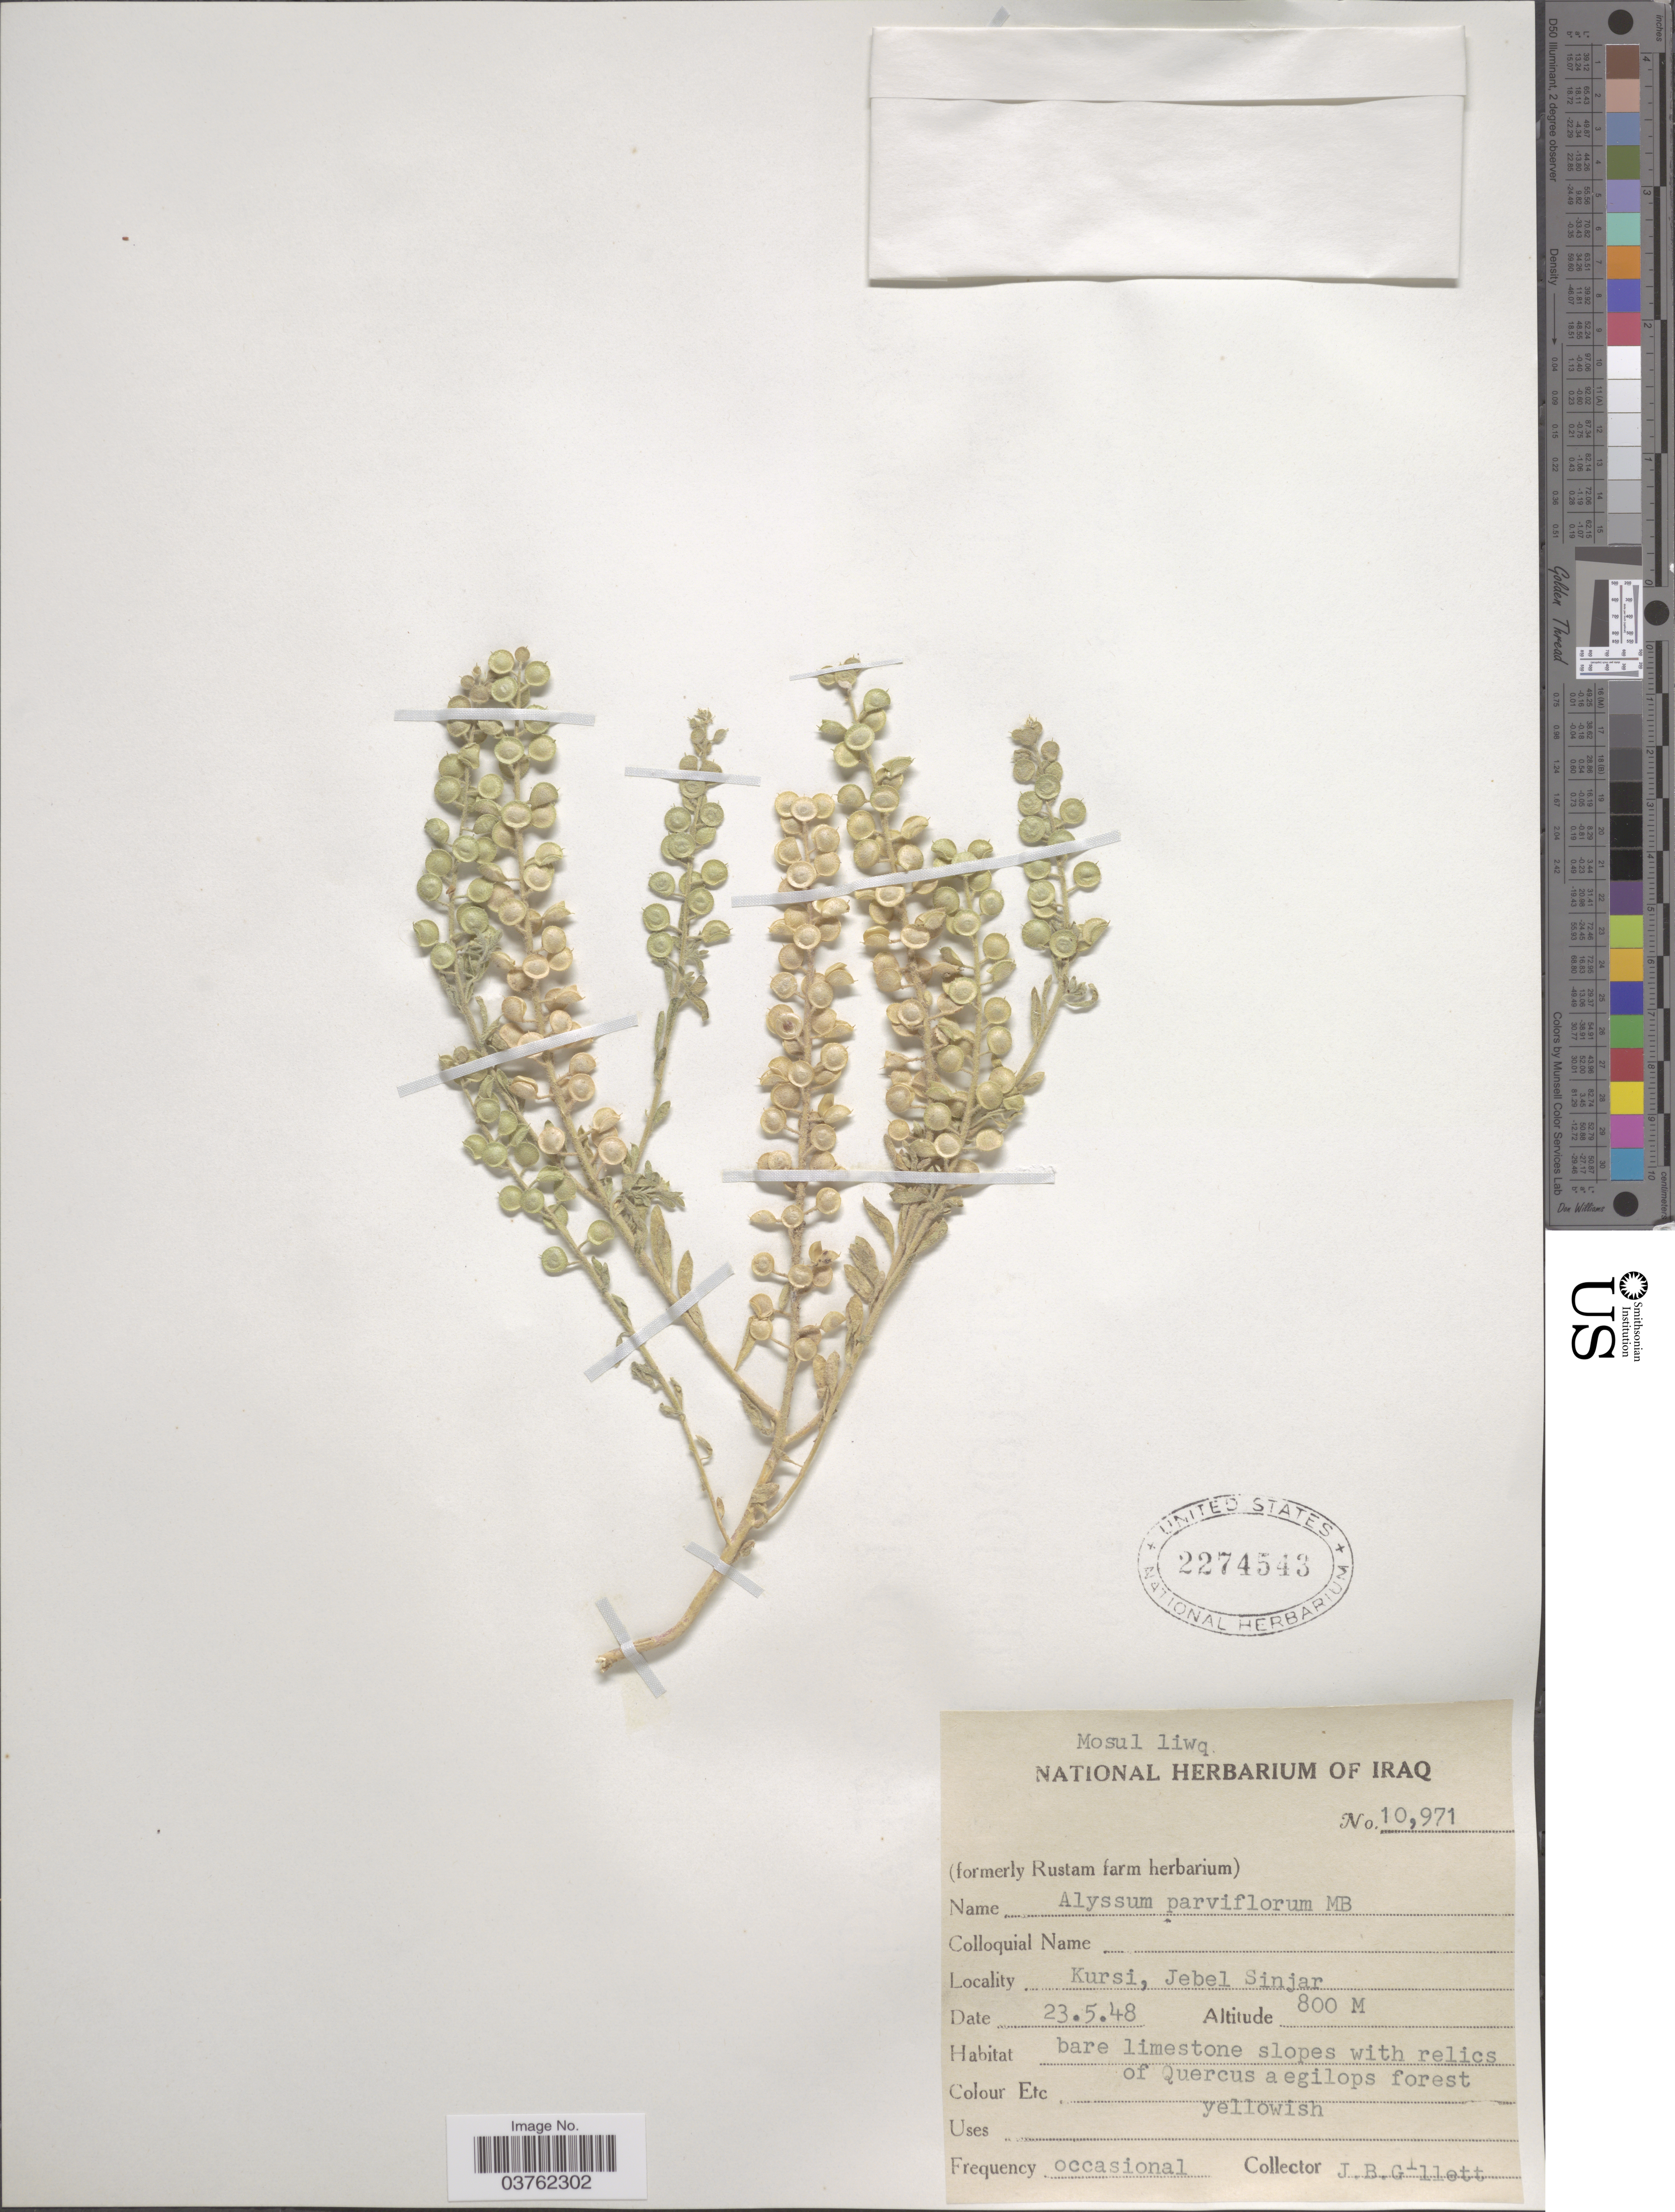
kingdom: Plantae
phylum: Tracheophyta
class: Magnoliopsida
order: Brassicales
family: Brassicaceae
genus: Alyssum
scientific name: Alyssum minus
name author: (L.) Rothm.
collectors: J. B. Gillett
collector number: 10971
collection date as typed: Transcribed d/m/y: 23/5/48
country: Iraq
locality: Mosul liwq. Kursi, Jebel Sinjar.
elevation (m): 800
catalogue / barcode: US 2274543